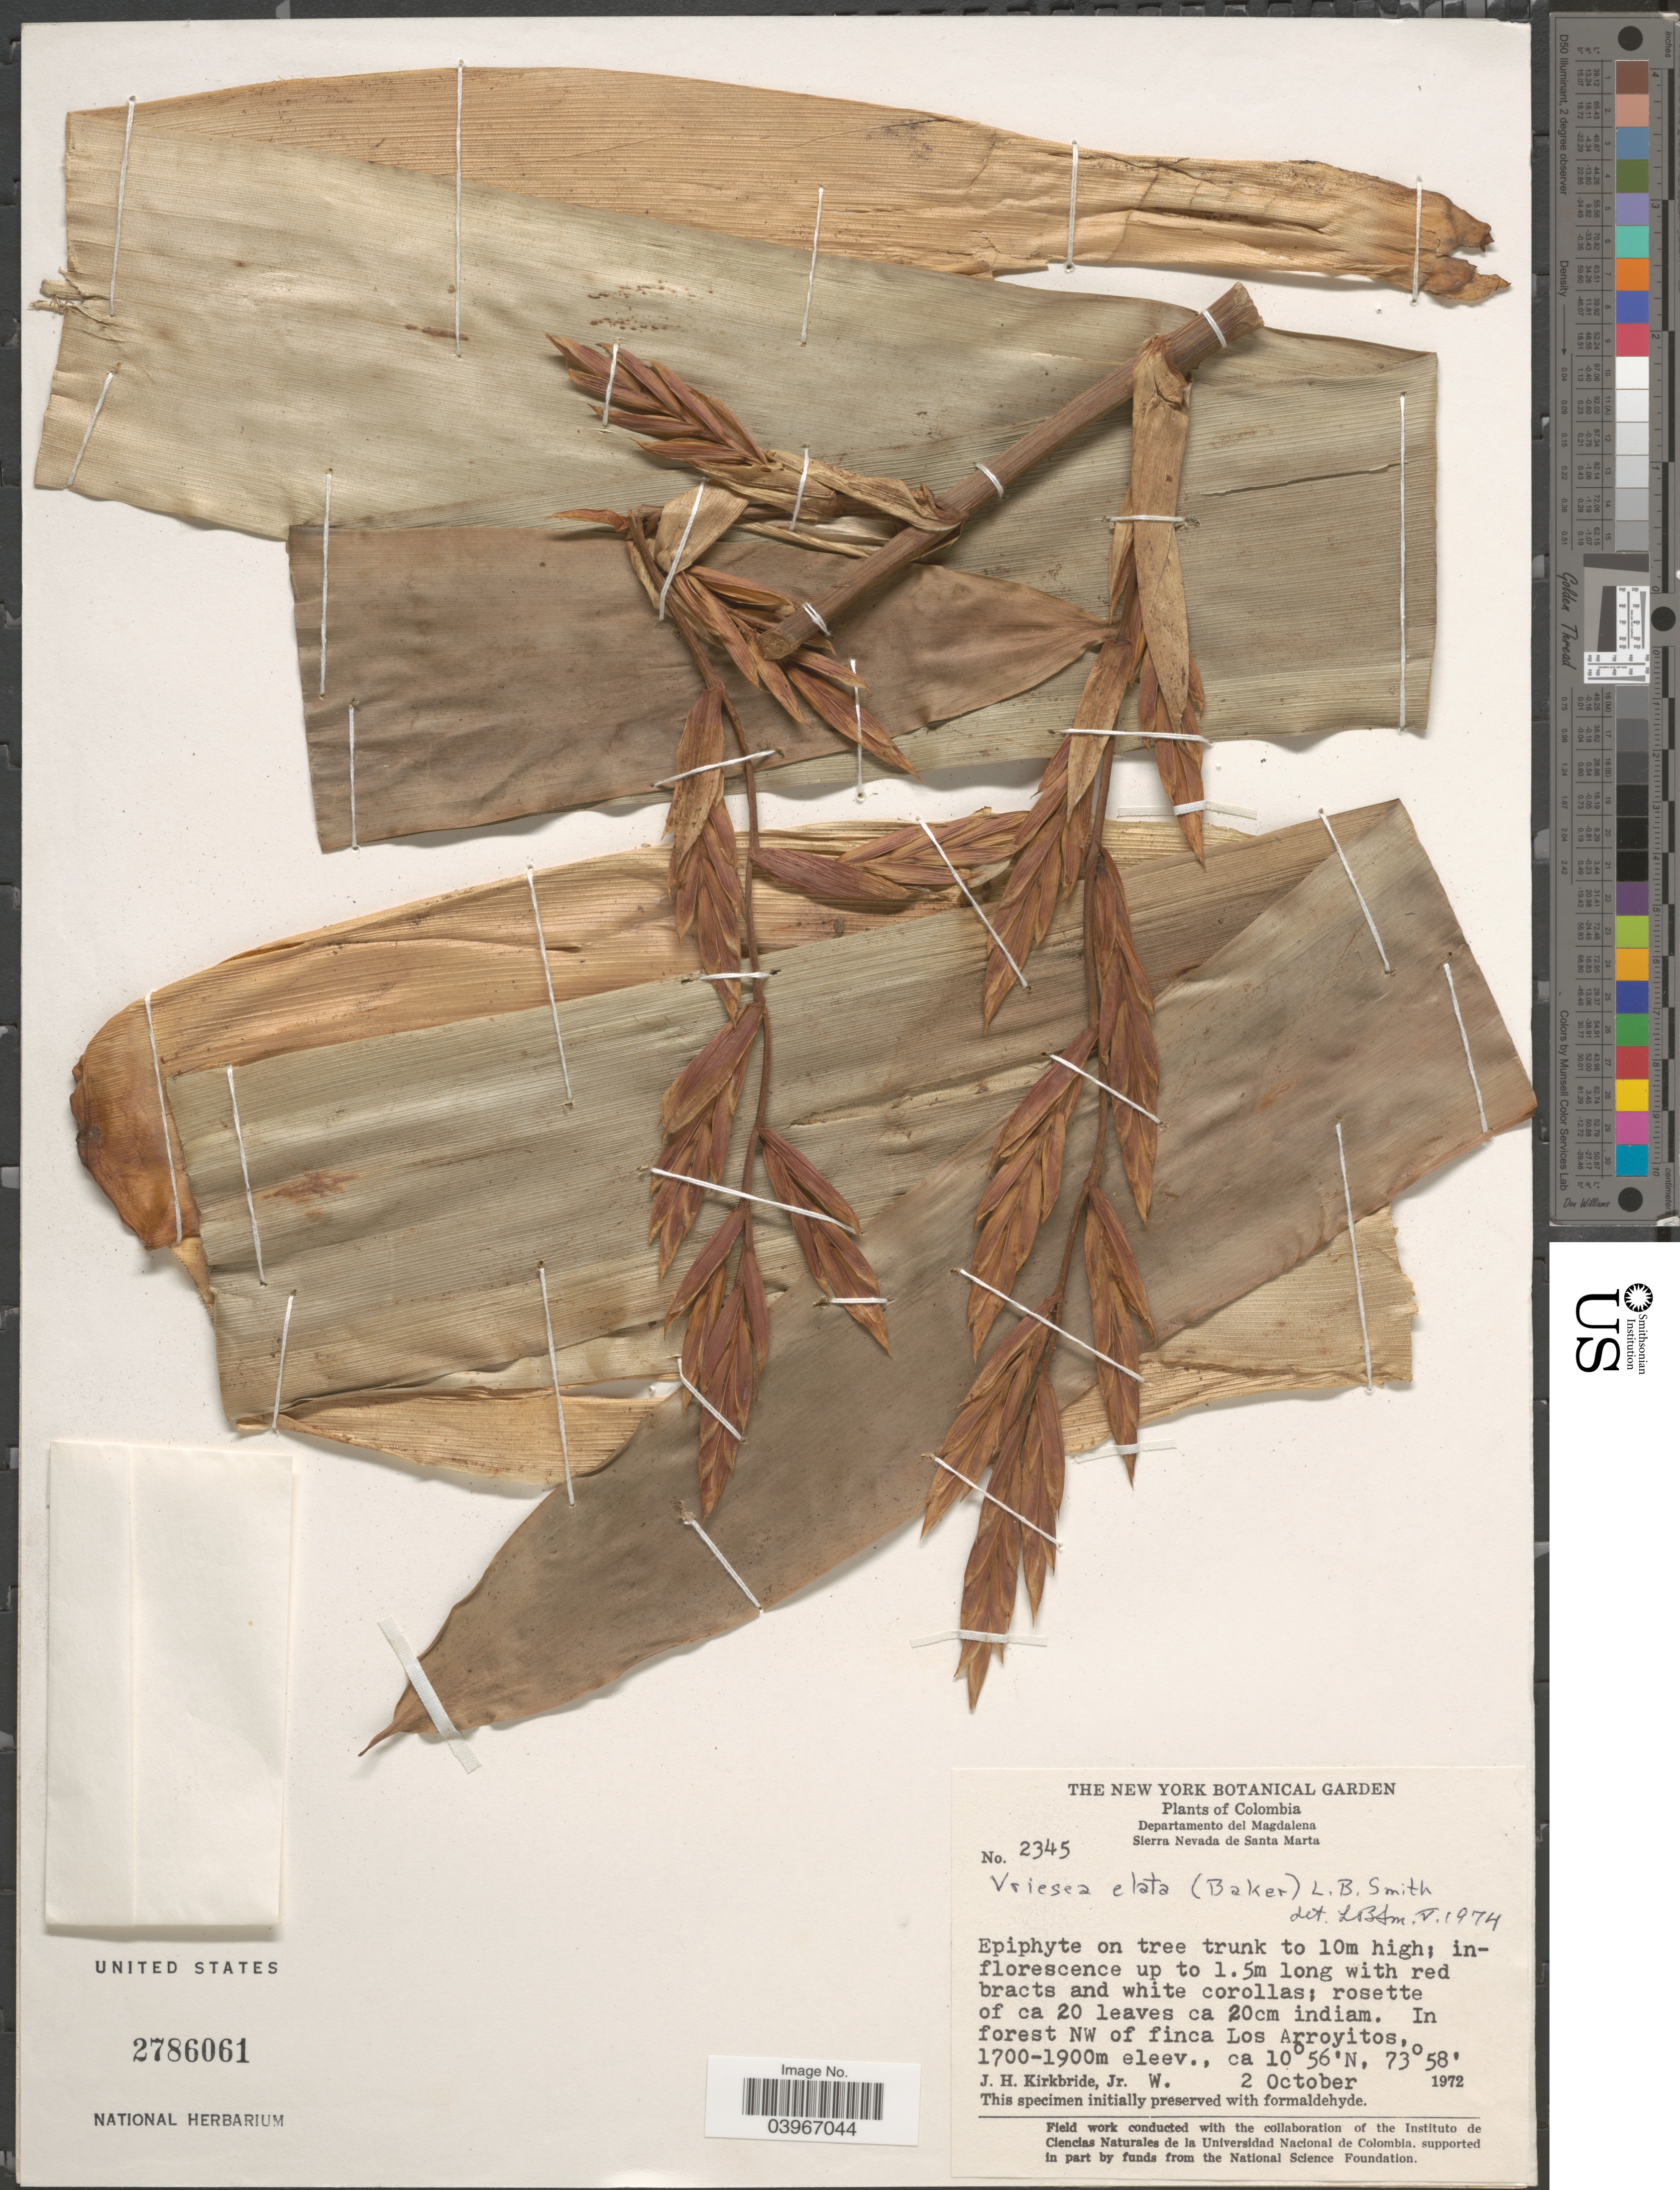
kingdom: Plantae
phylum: Tracheophyta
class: Liliopsida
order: Poales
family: Bromeliaceae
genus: Vriesea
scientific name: Vriesea elata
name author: (Baker) L.B. Sm.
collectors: J. H. Kirkbride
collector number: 2345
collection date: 1972-10-02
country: Colombia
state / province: Magdalena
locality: Departamento del Magdalena. Sierra Nevada de Santa Marta. In forest NW of finca Los Arroyitos.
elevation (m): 1700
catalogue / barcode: US 2786061